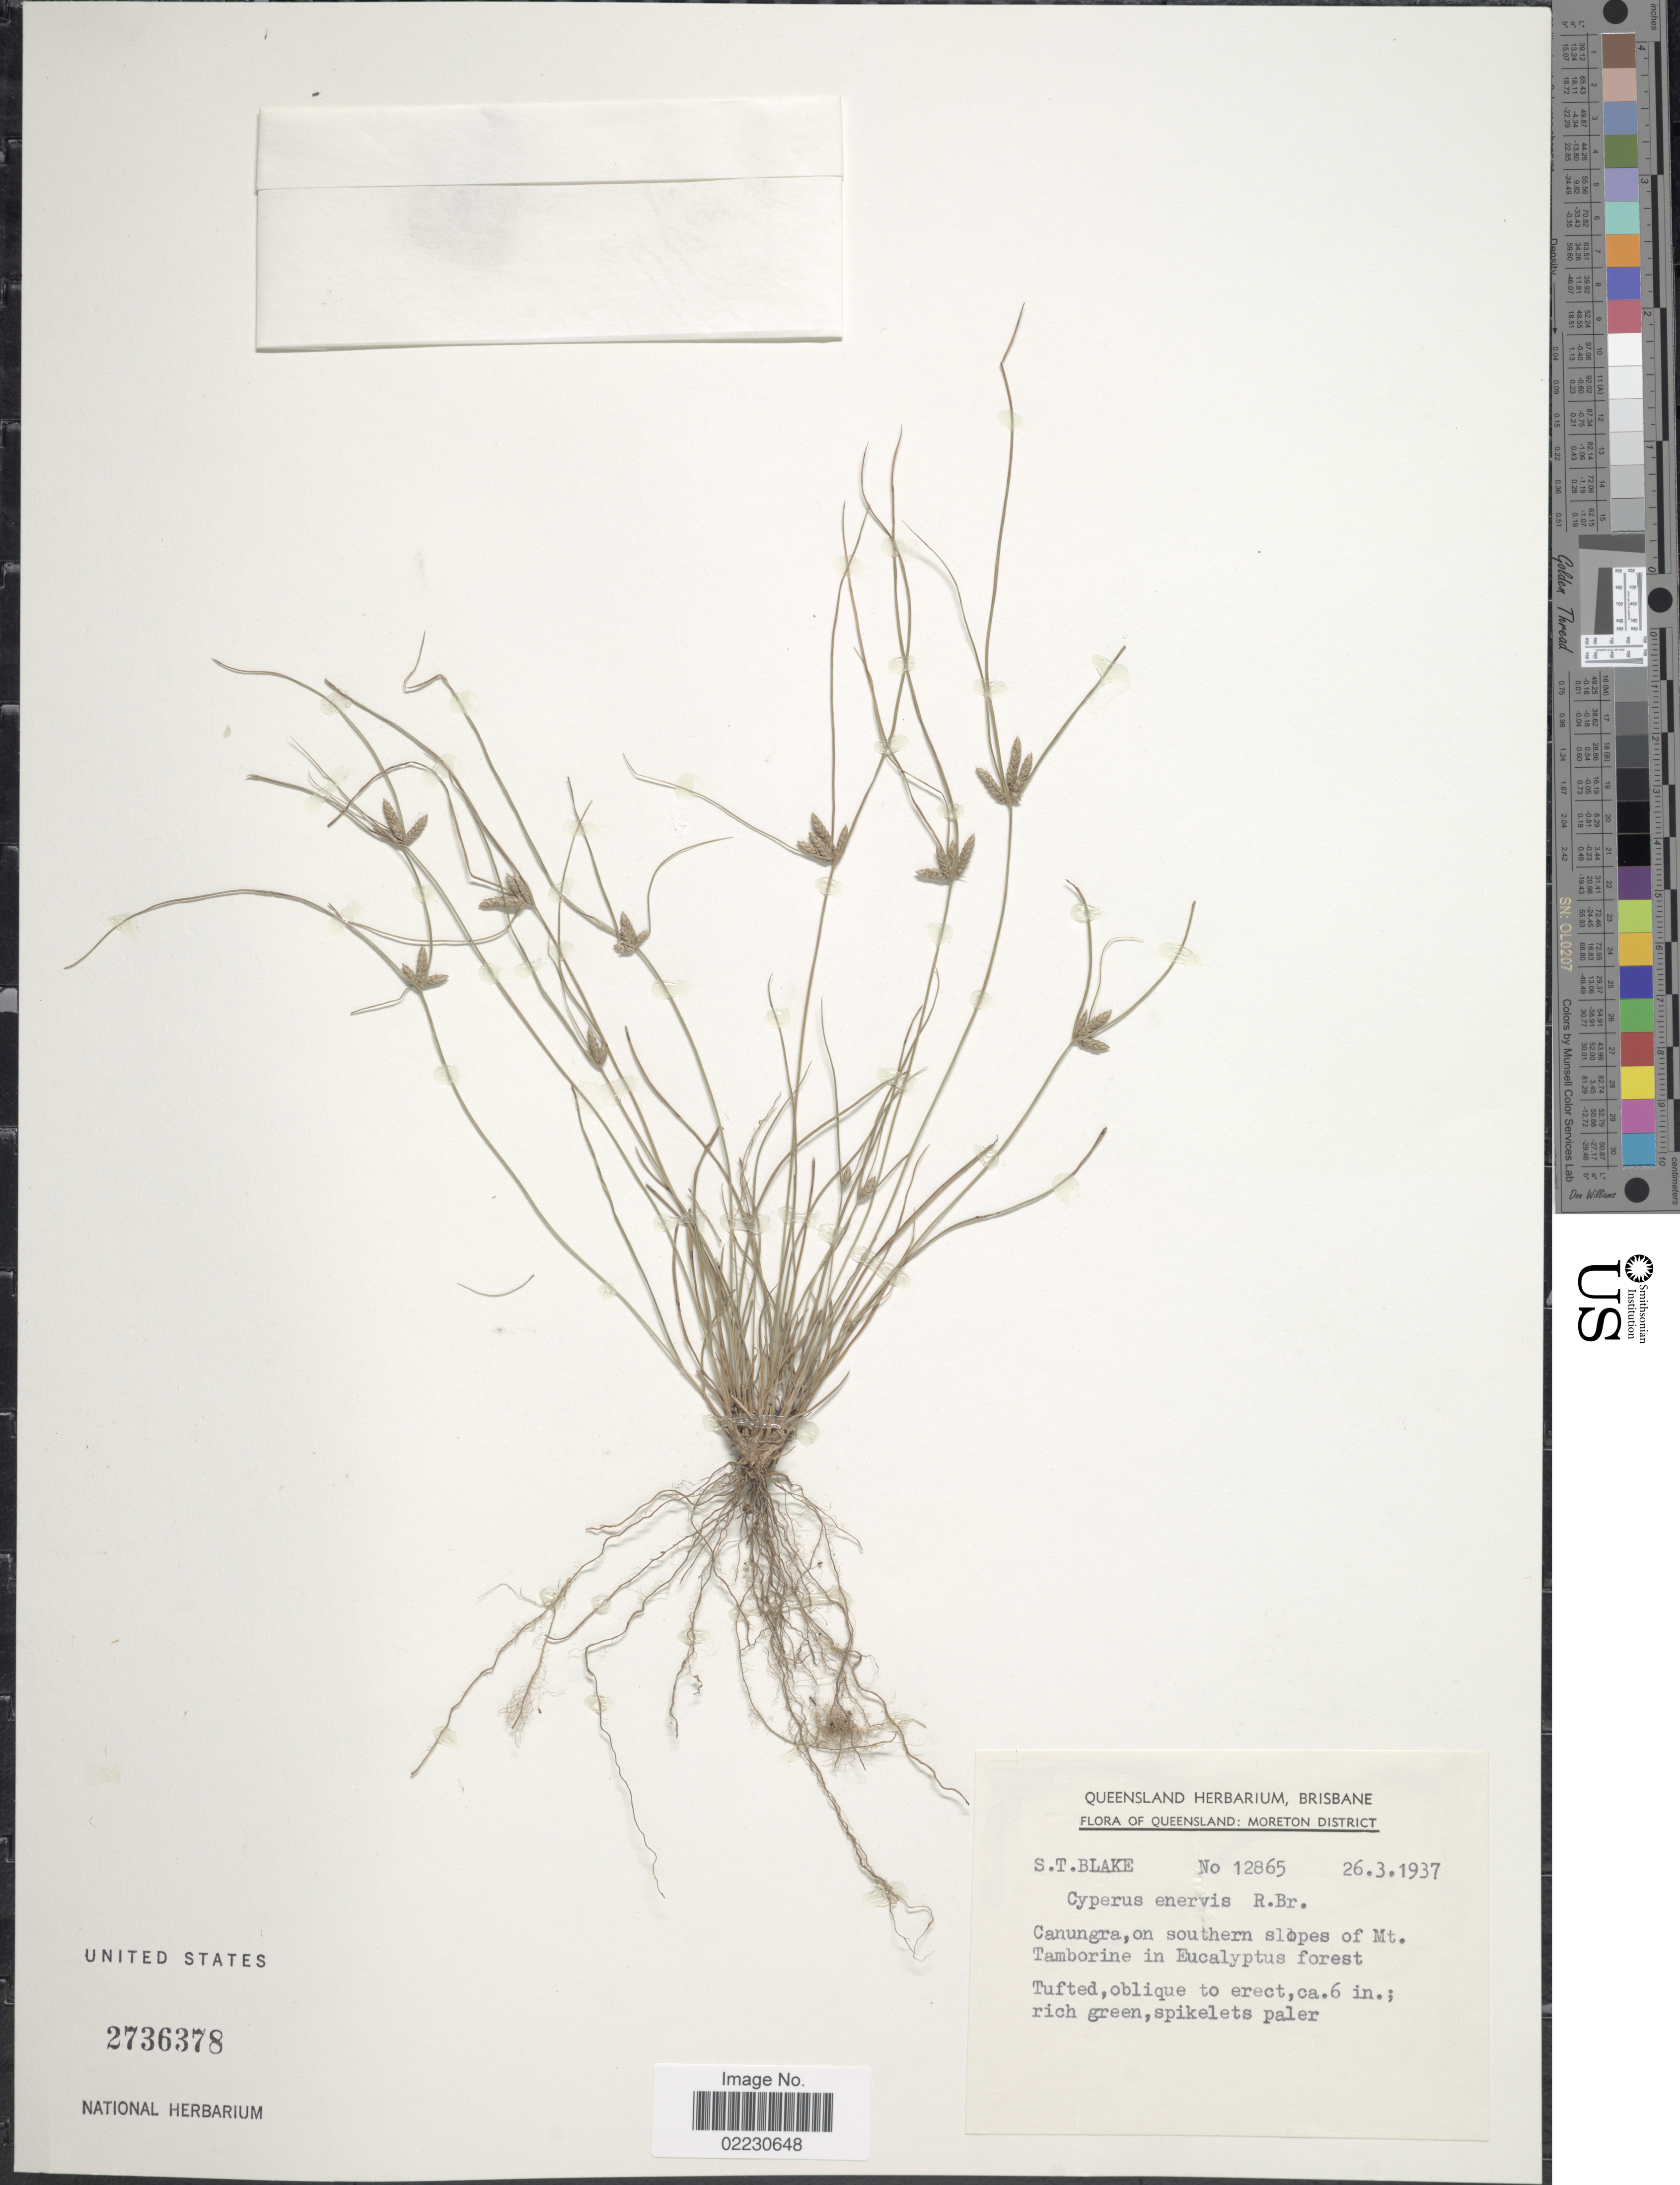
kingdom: Plantae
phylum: Tracheophyta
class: Liliopsida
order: Poales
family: Cyperaceae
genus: Cyperus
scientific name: Cyperus enervis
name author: R. Br.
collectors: S. T. Blake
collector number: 12865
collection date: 1937-03-26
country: Australia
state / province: Queensland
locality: Moreton District. Canungra, on southern slopes of Mt. Tamborine in Eucalyptus forest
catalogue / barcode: US 2736378